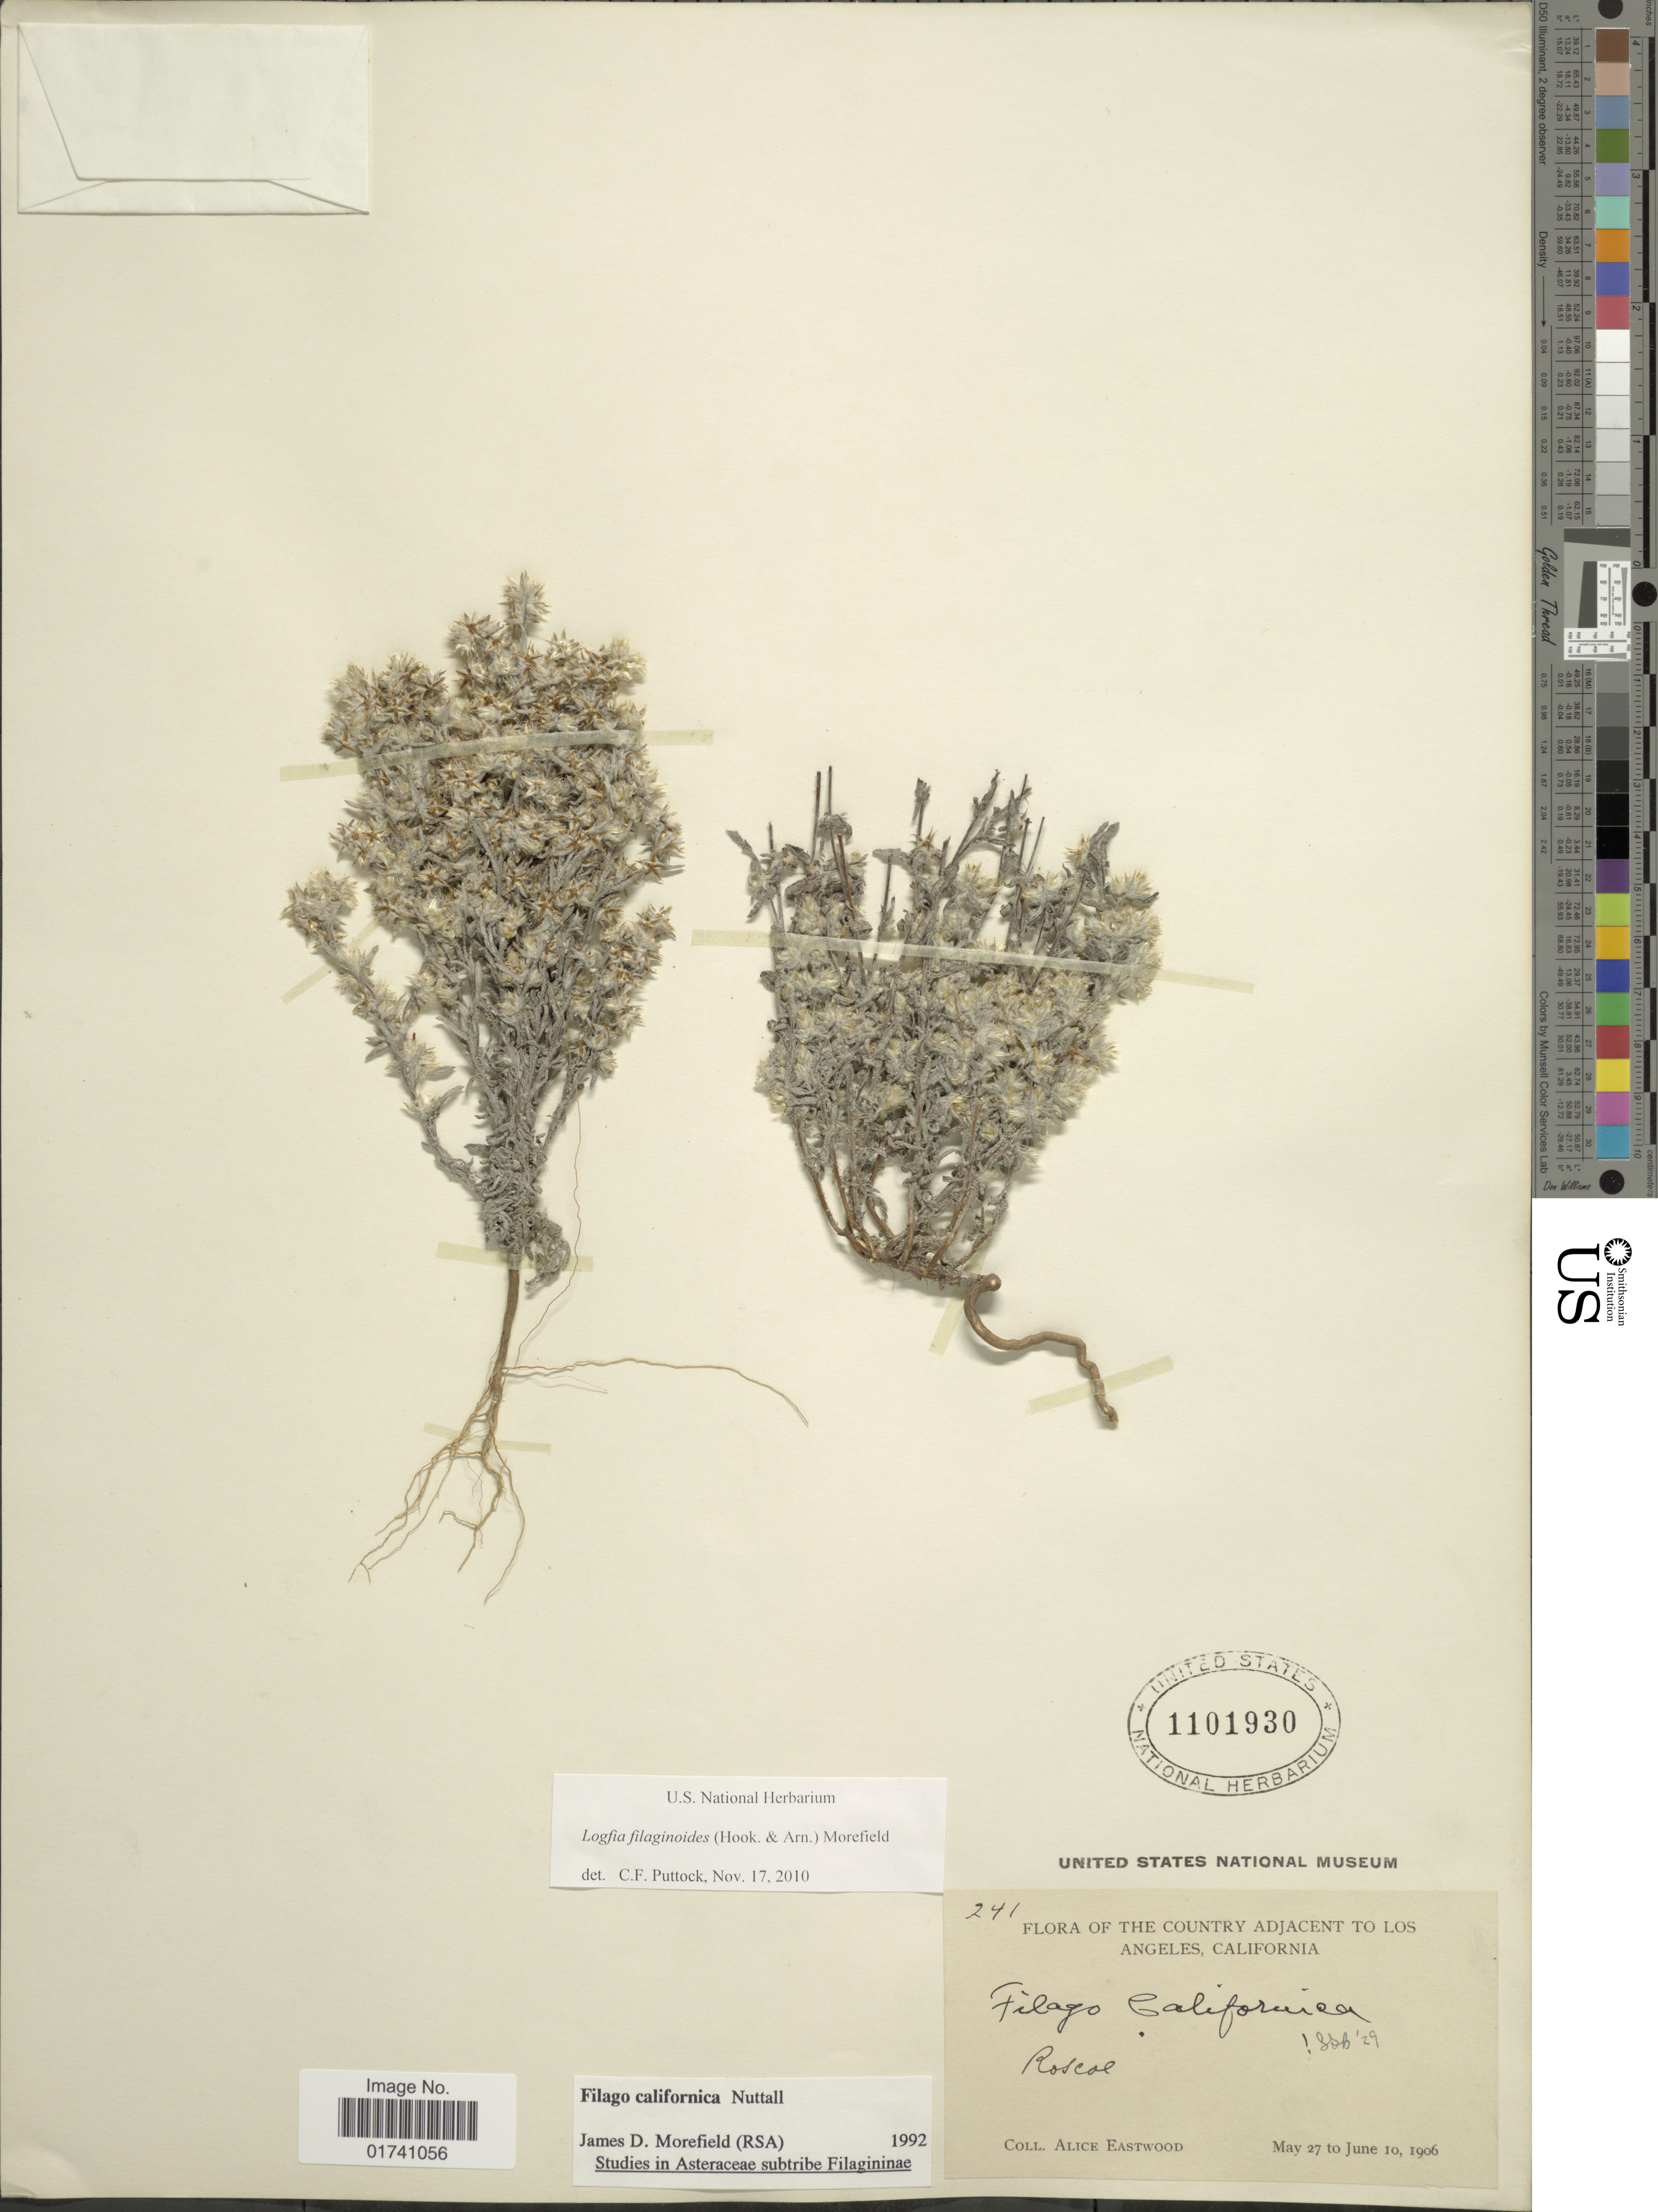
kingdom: Plantae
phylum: Tracheophyta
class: Magnoliopsida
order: Asterales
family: Asteraceae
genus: Logfia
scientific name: Logfia filaginoides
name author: (Hook. & Arn.) Morefield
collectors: A. Eastwood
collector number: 241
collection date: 1906-05-27/1906-06-10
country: United States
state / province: California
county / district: Los Angeles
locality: The Country Adjacent to Los Angeles. Roscol.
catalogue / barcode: US 1101930